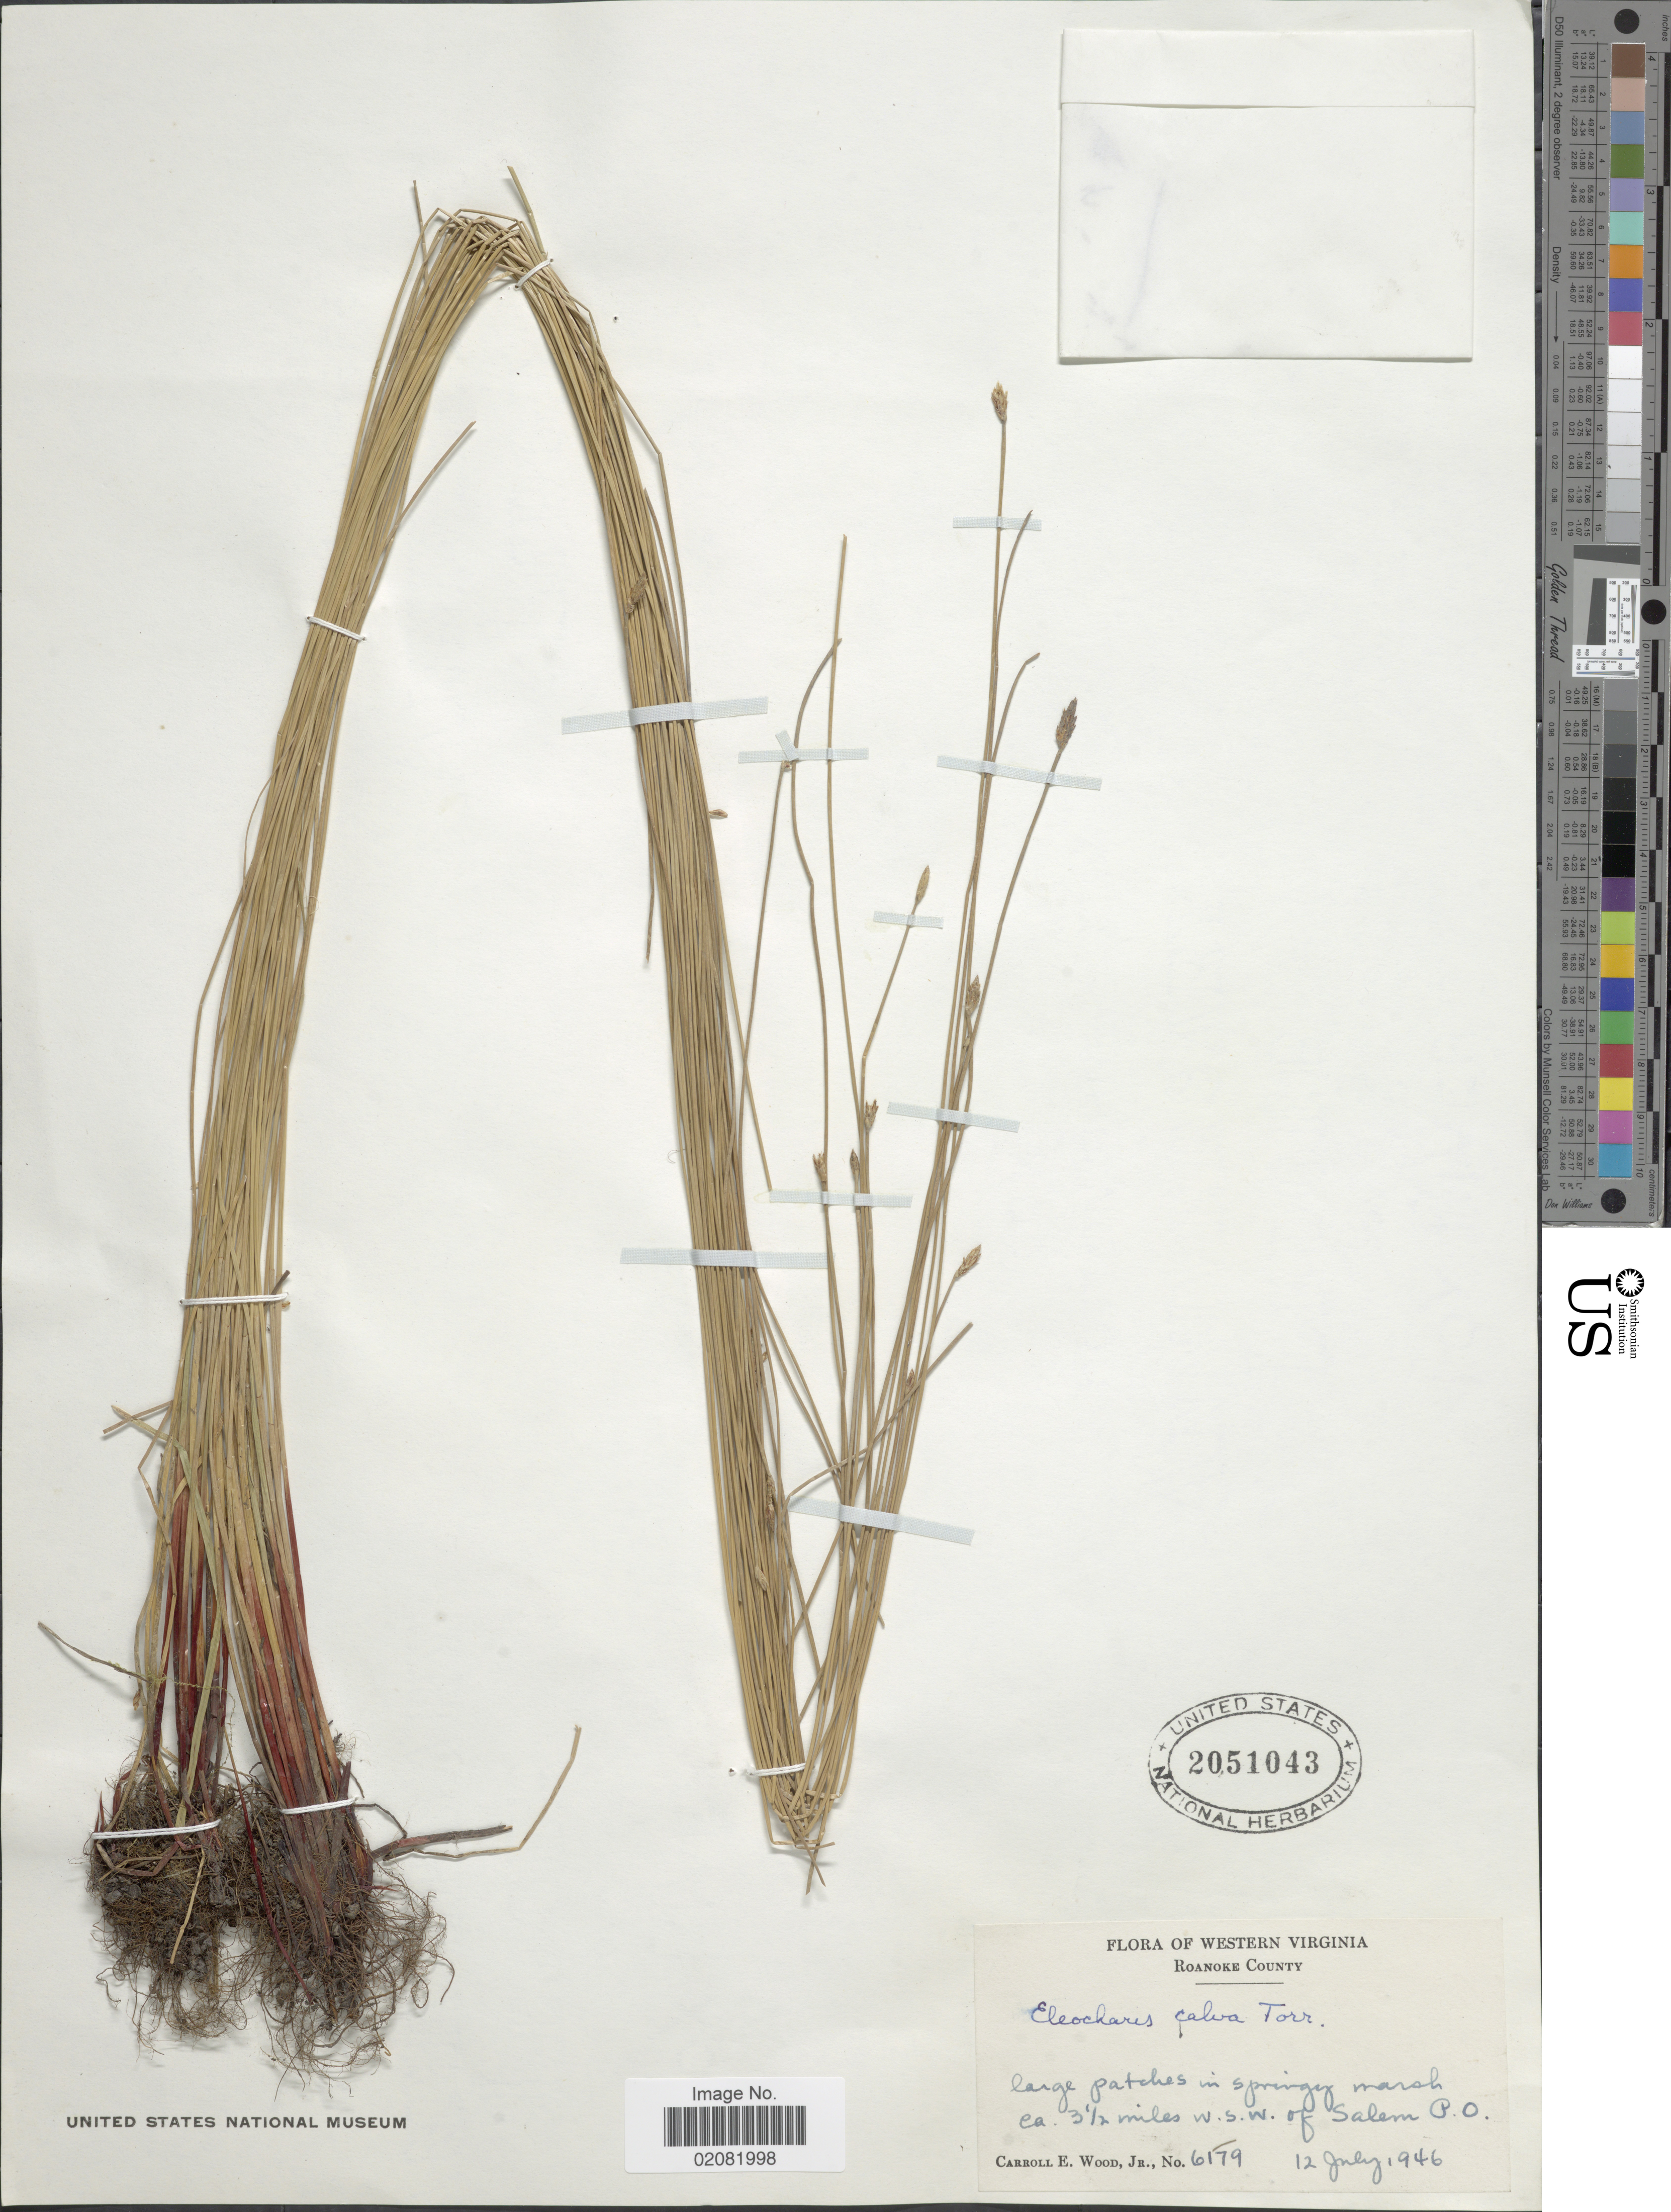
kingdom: Plantae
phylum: Tracheophyta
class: Liliopsida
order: Poales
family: Cyperaceae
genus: Eleocharis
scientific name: Eleocharis erythropoda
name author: Steud.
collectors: C. E. Wood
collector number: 6179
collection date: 1946-07-12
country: United States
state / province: Virginia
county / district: Roanoke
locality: Western Virginia, Roanoke County, ca.3½ miles W.S.W. of Salem P.O.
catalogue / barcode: US 2051043